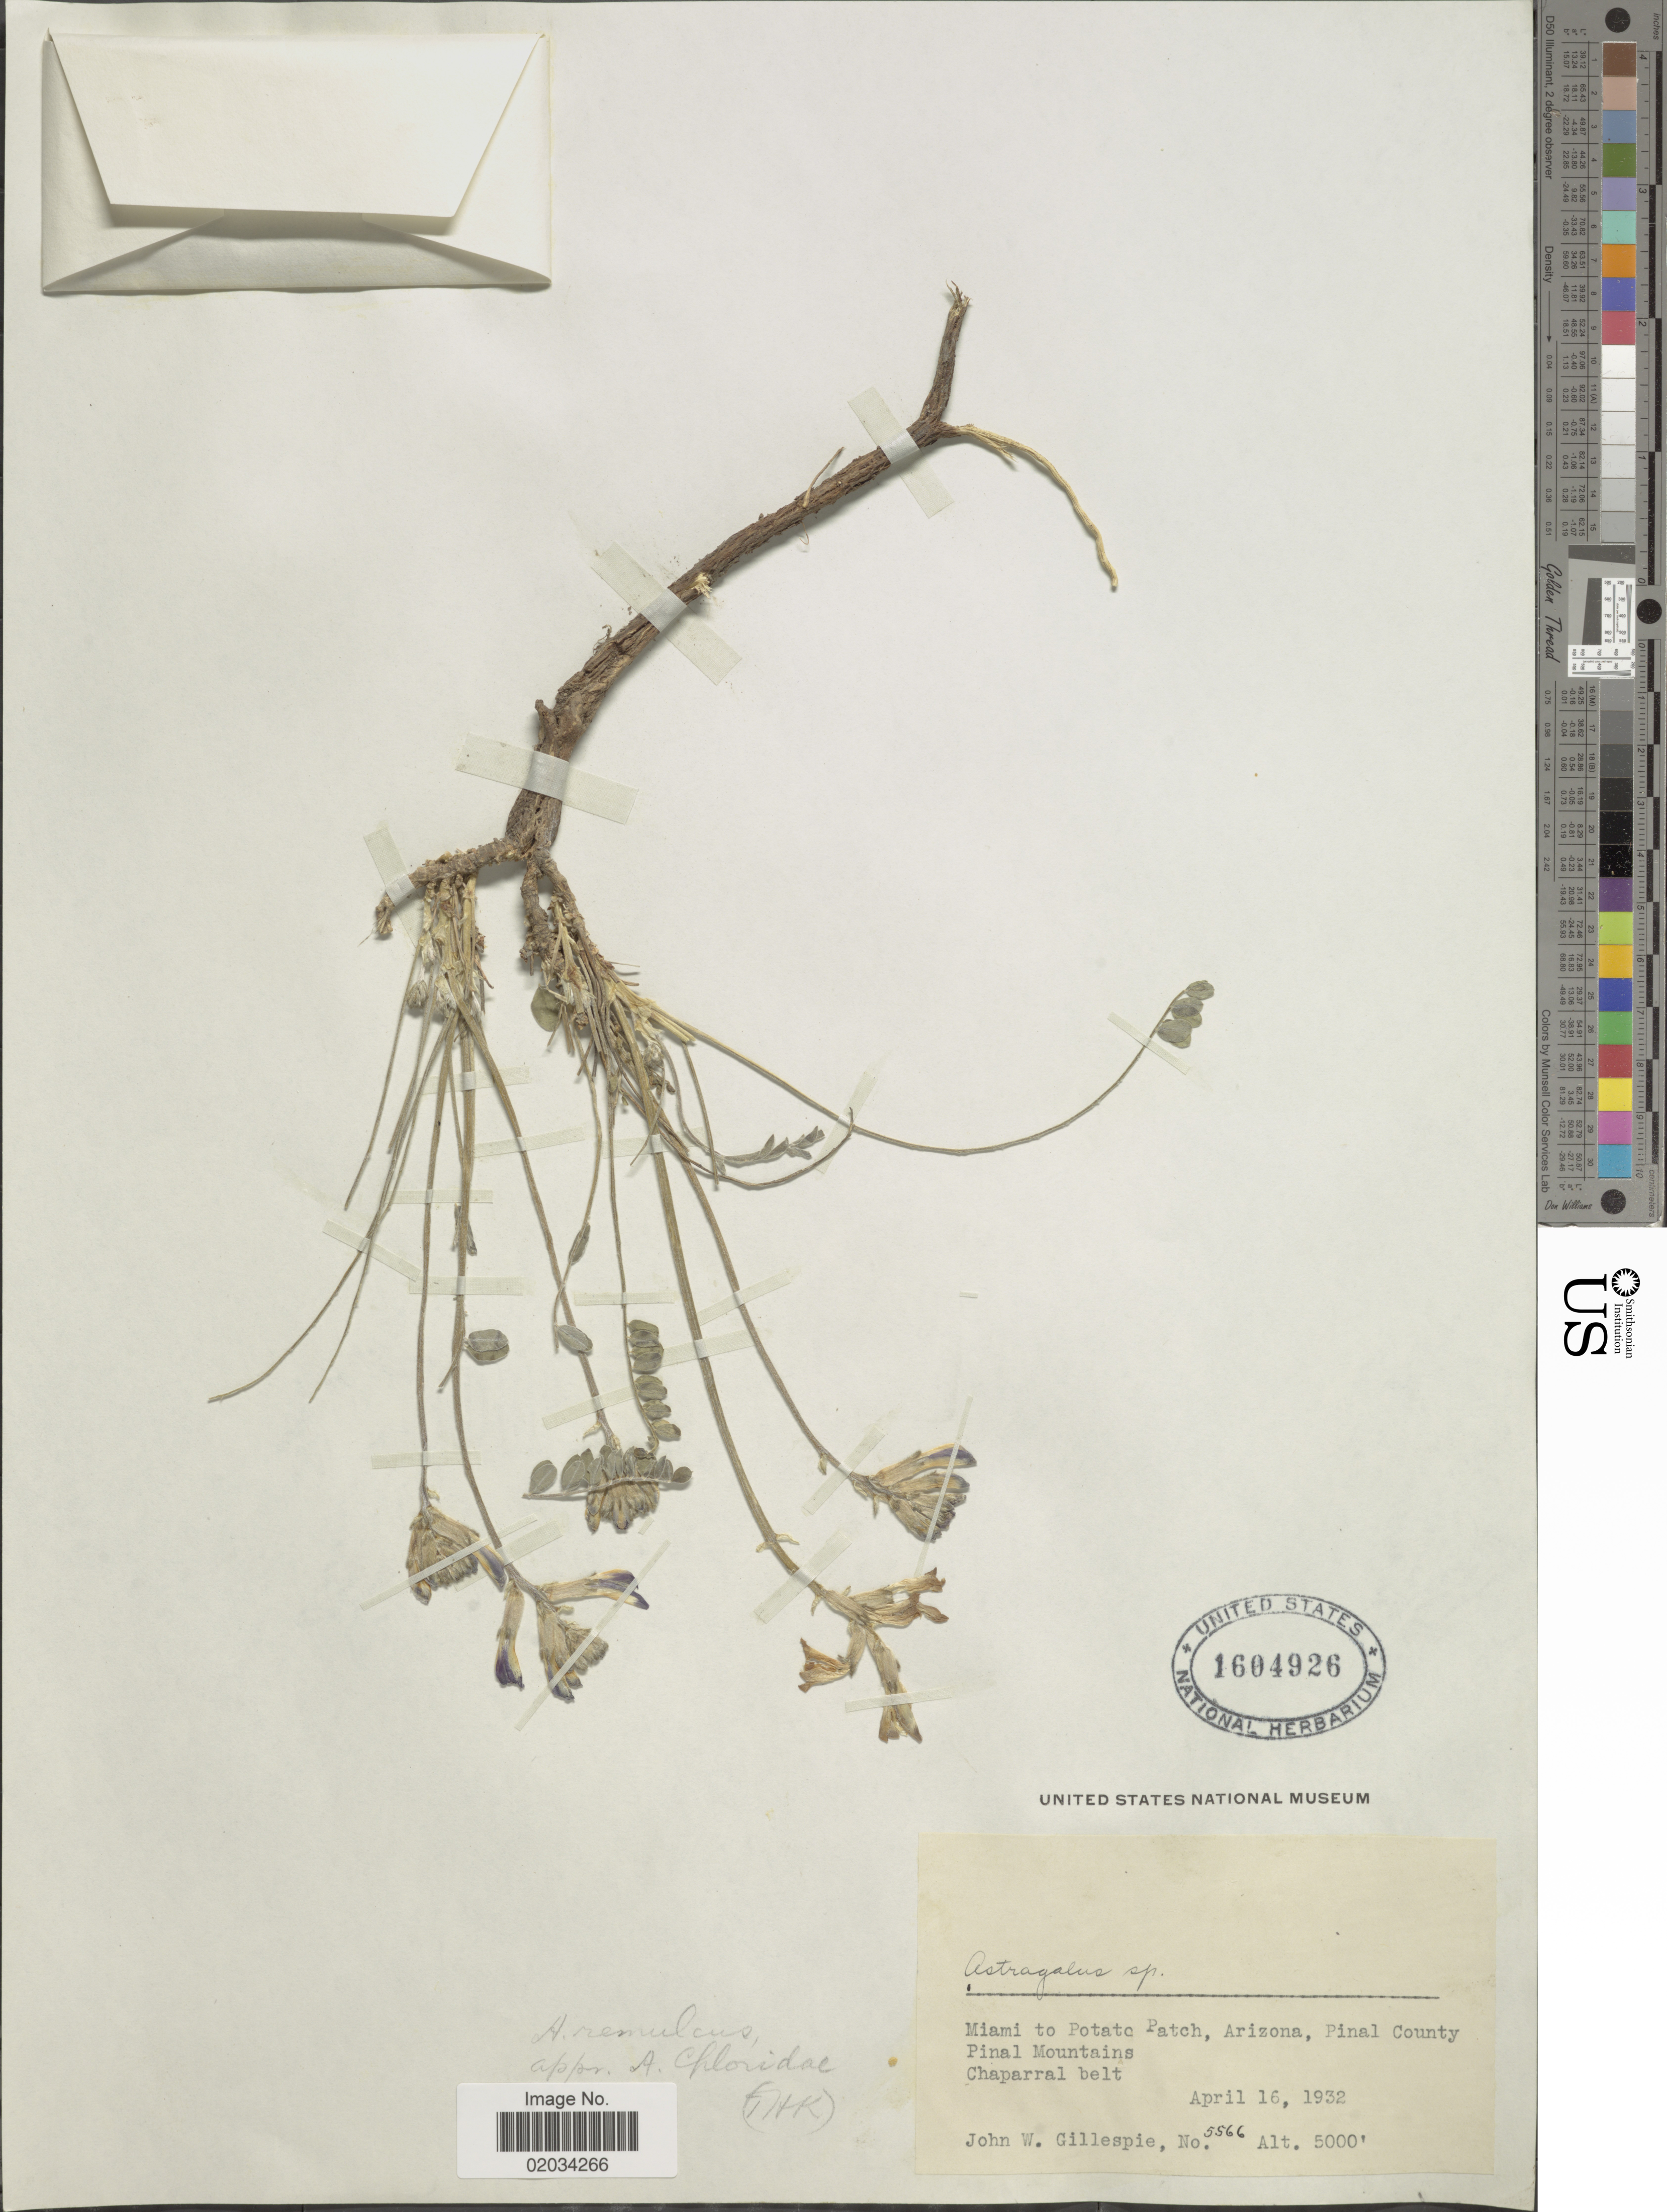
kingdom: Plantae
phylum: Tracheophyta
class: Magnoliopsida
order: Fabales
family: Fabaceae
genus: Astragalus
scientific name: Astragalus remulcus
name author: M.E. Jones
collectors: J. W. Gillespie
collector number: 5566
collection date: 1932-04-16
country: United States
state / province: Arizona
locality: Miami to Potato Patch, Arizona, Pinal County, Pinal Mountains, Chaparral belt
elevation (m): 1524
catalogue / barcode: US 1604926